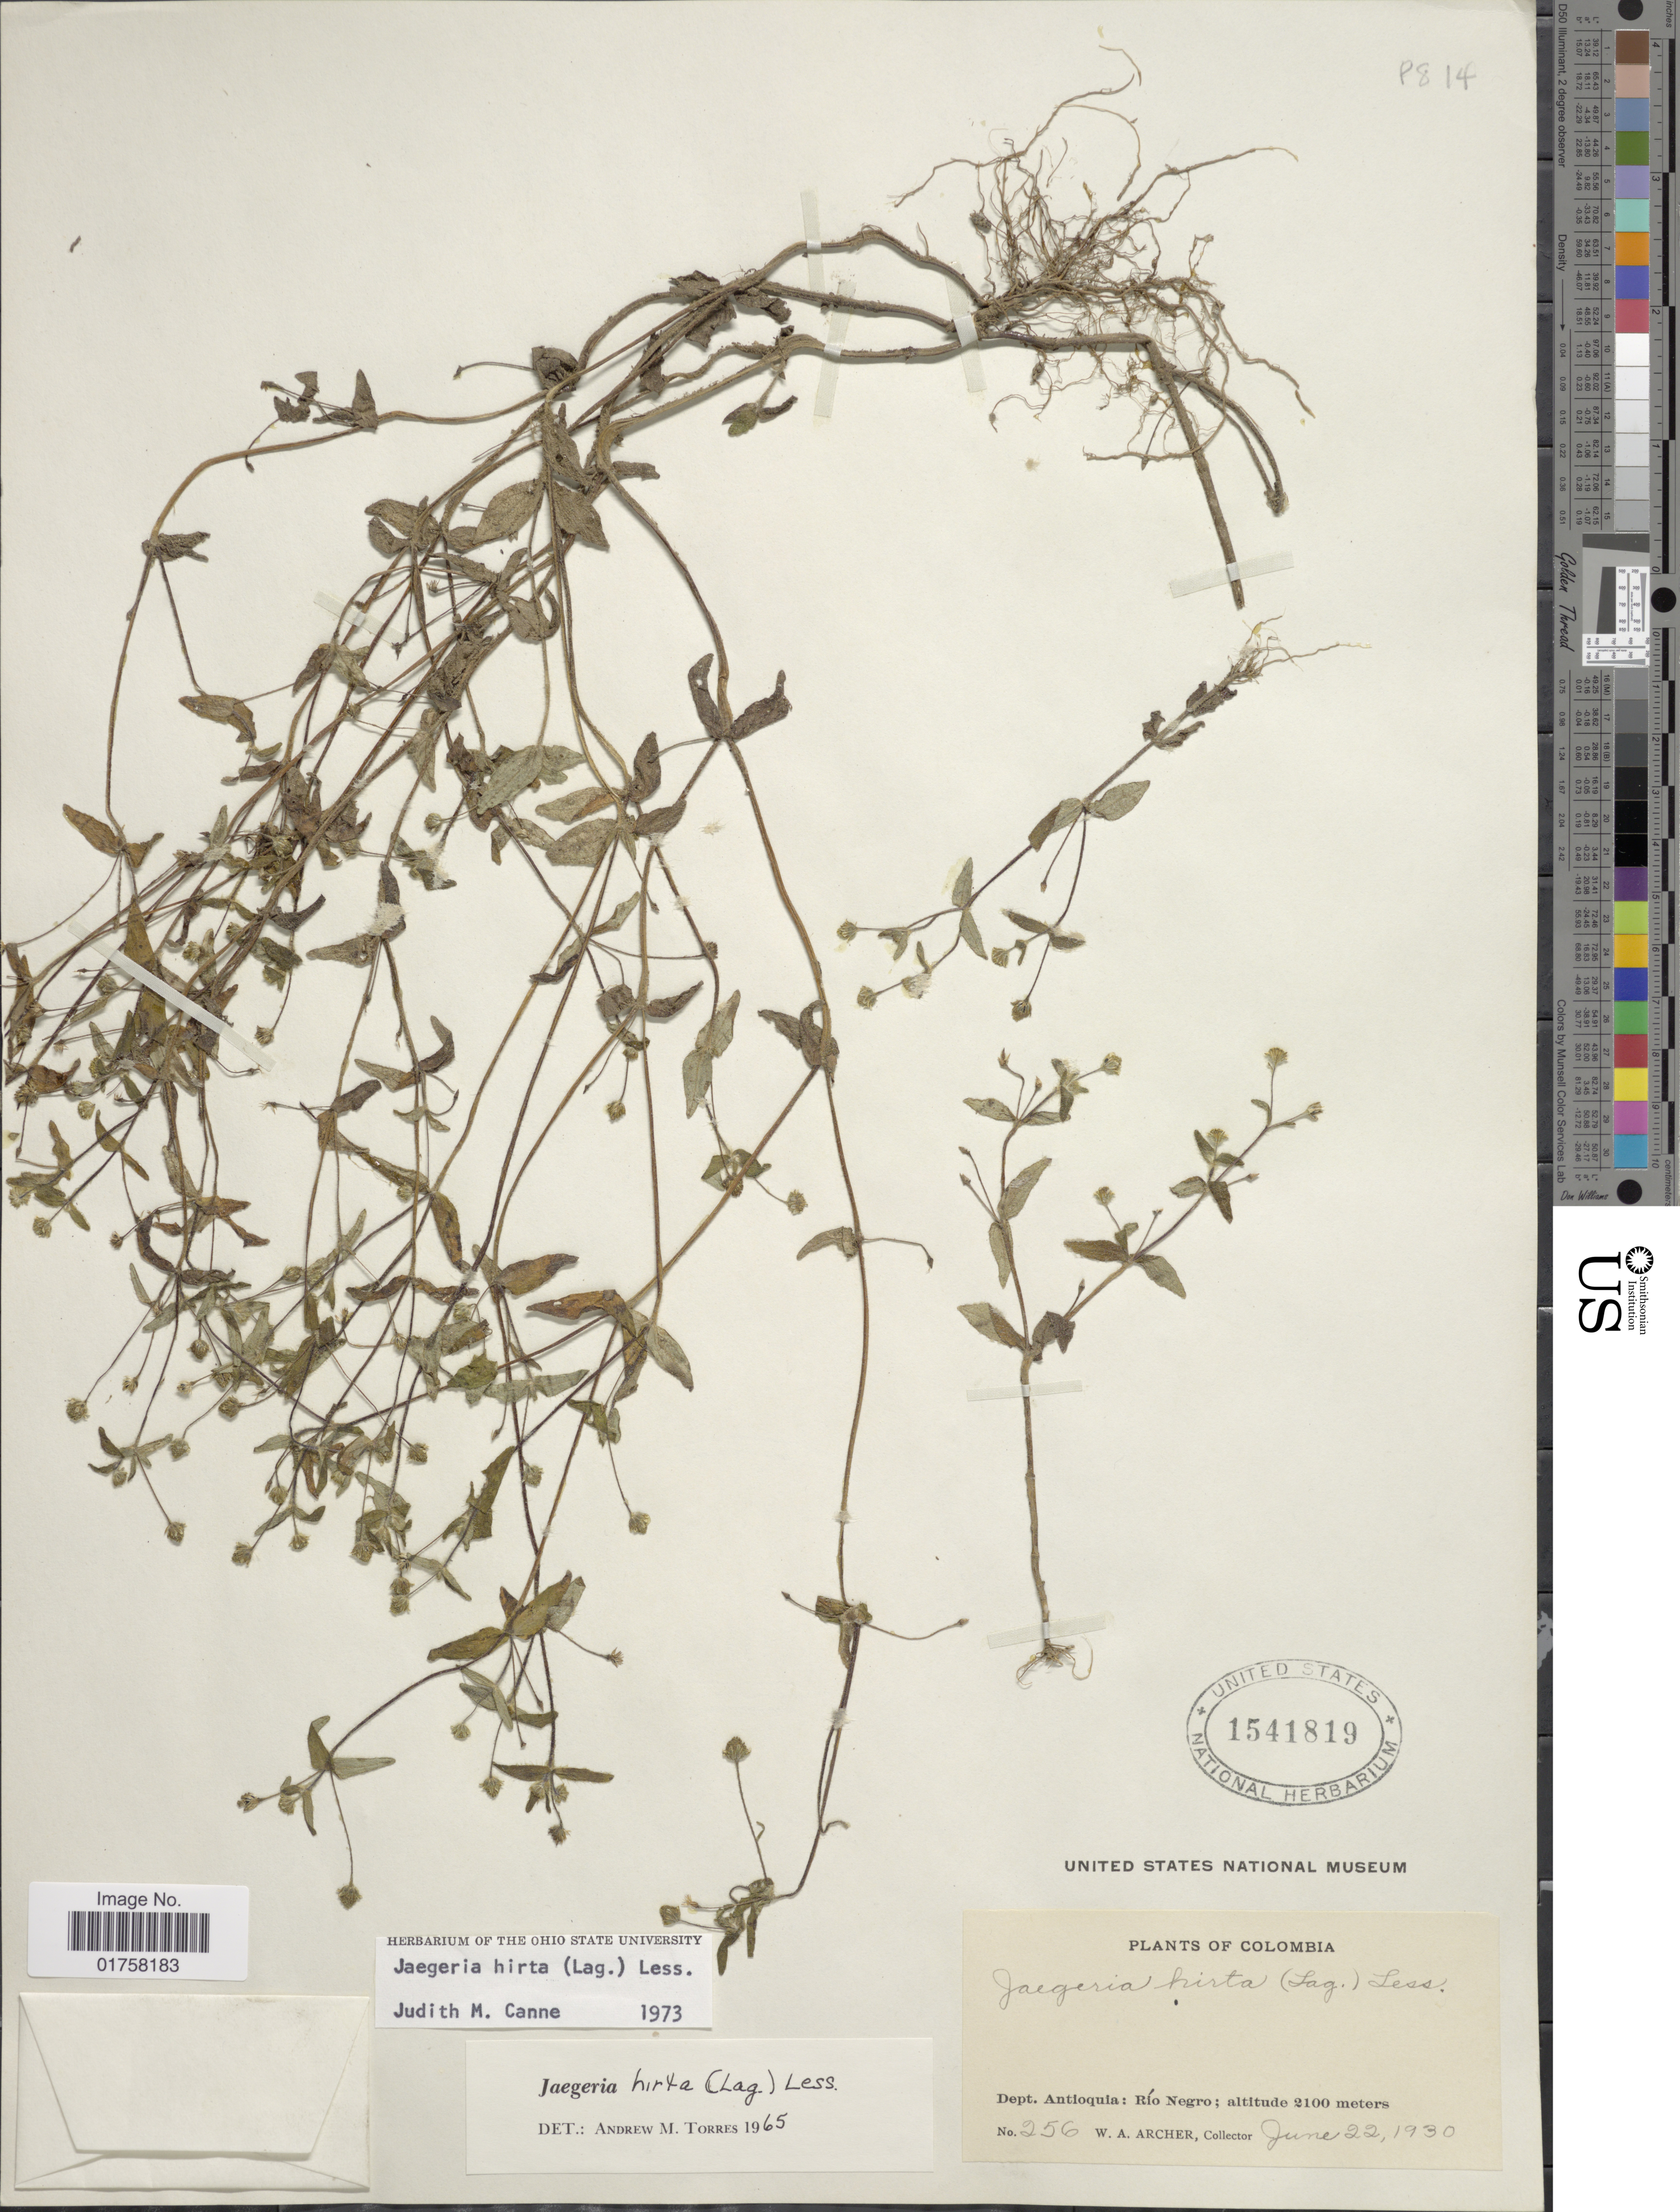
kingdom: Plantae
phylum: Tracheophyta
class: Magnoliopsida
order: Asterales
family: Asteraceae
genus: Jaegeria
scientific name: Jaegeria hirta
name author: (Lag.) Less.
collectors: W. A. Archer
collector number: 256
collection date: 1930-06-22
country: Colombia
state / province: Antioquia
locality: Río Negro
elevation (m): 2100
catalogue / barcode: US 1541819